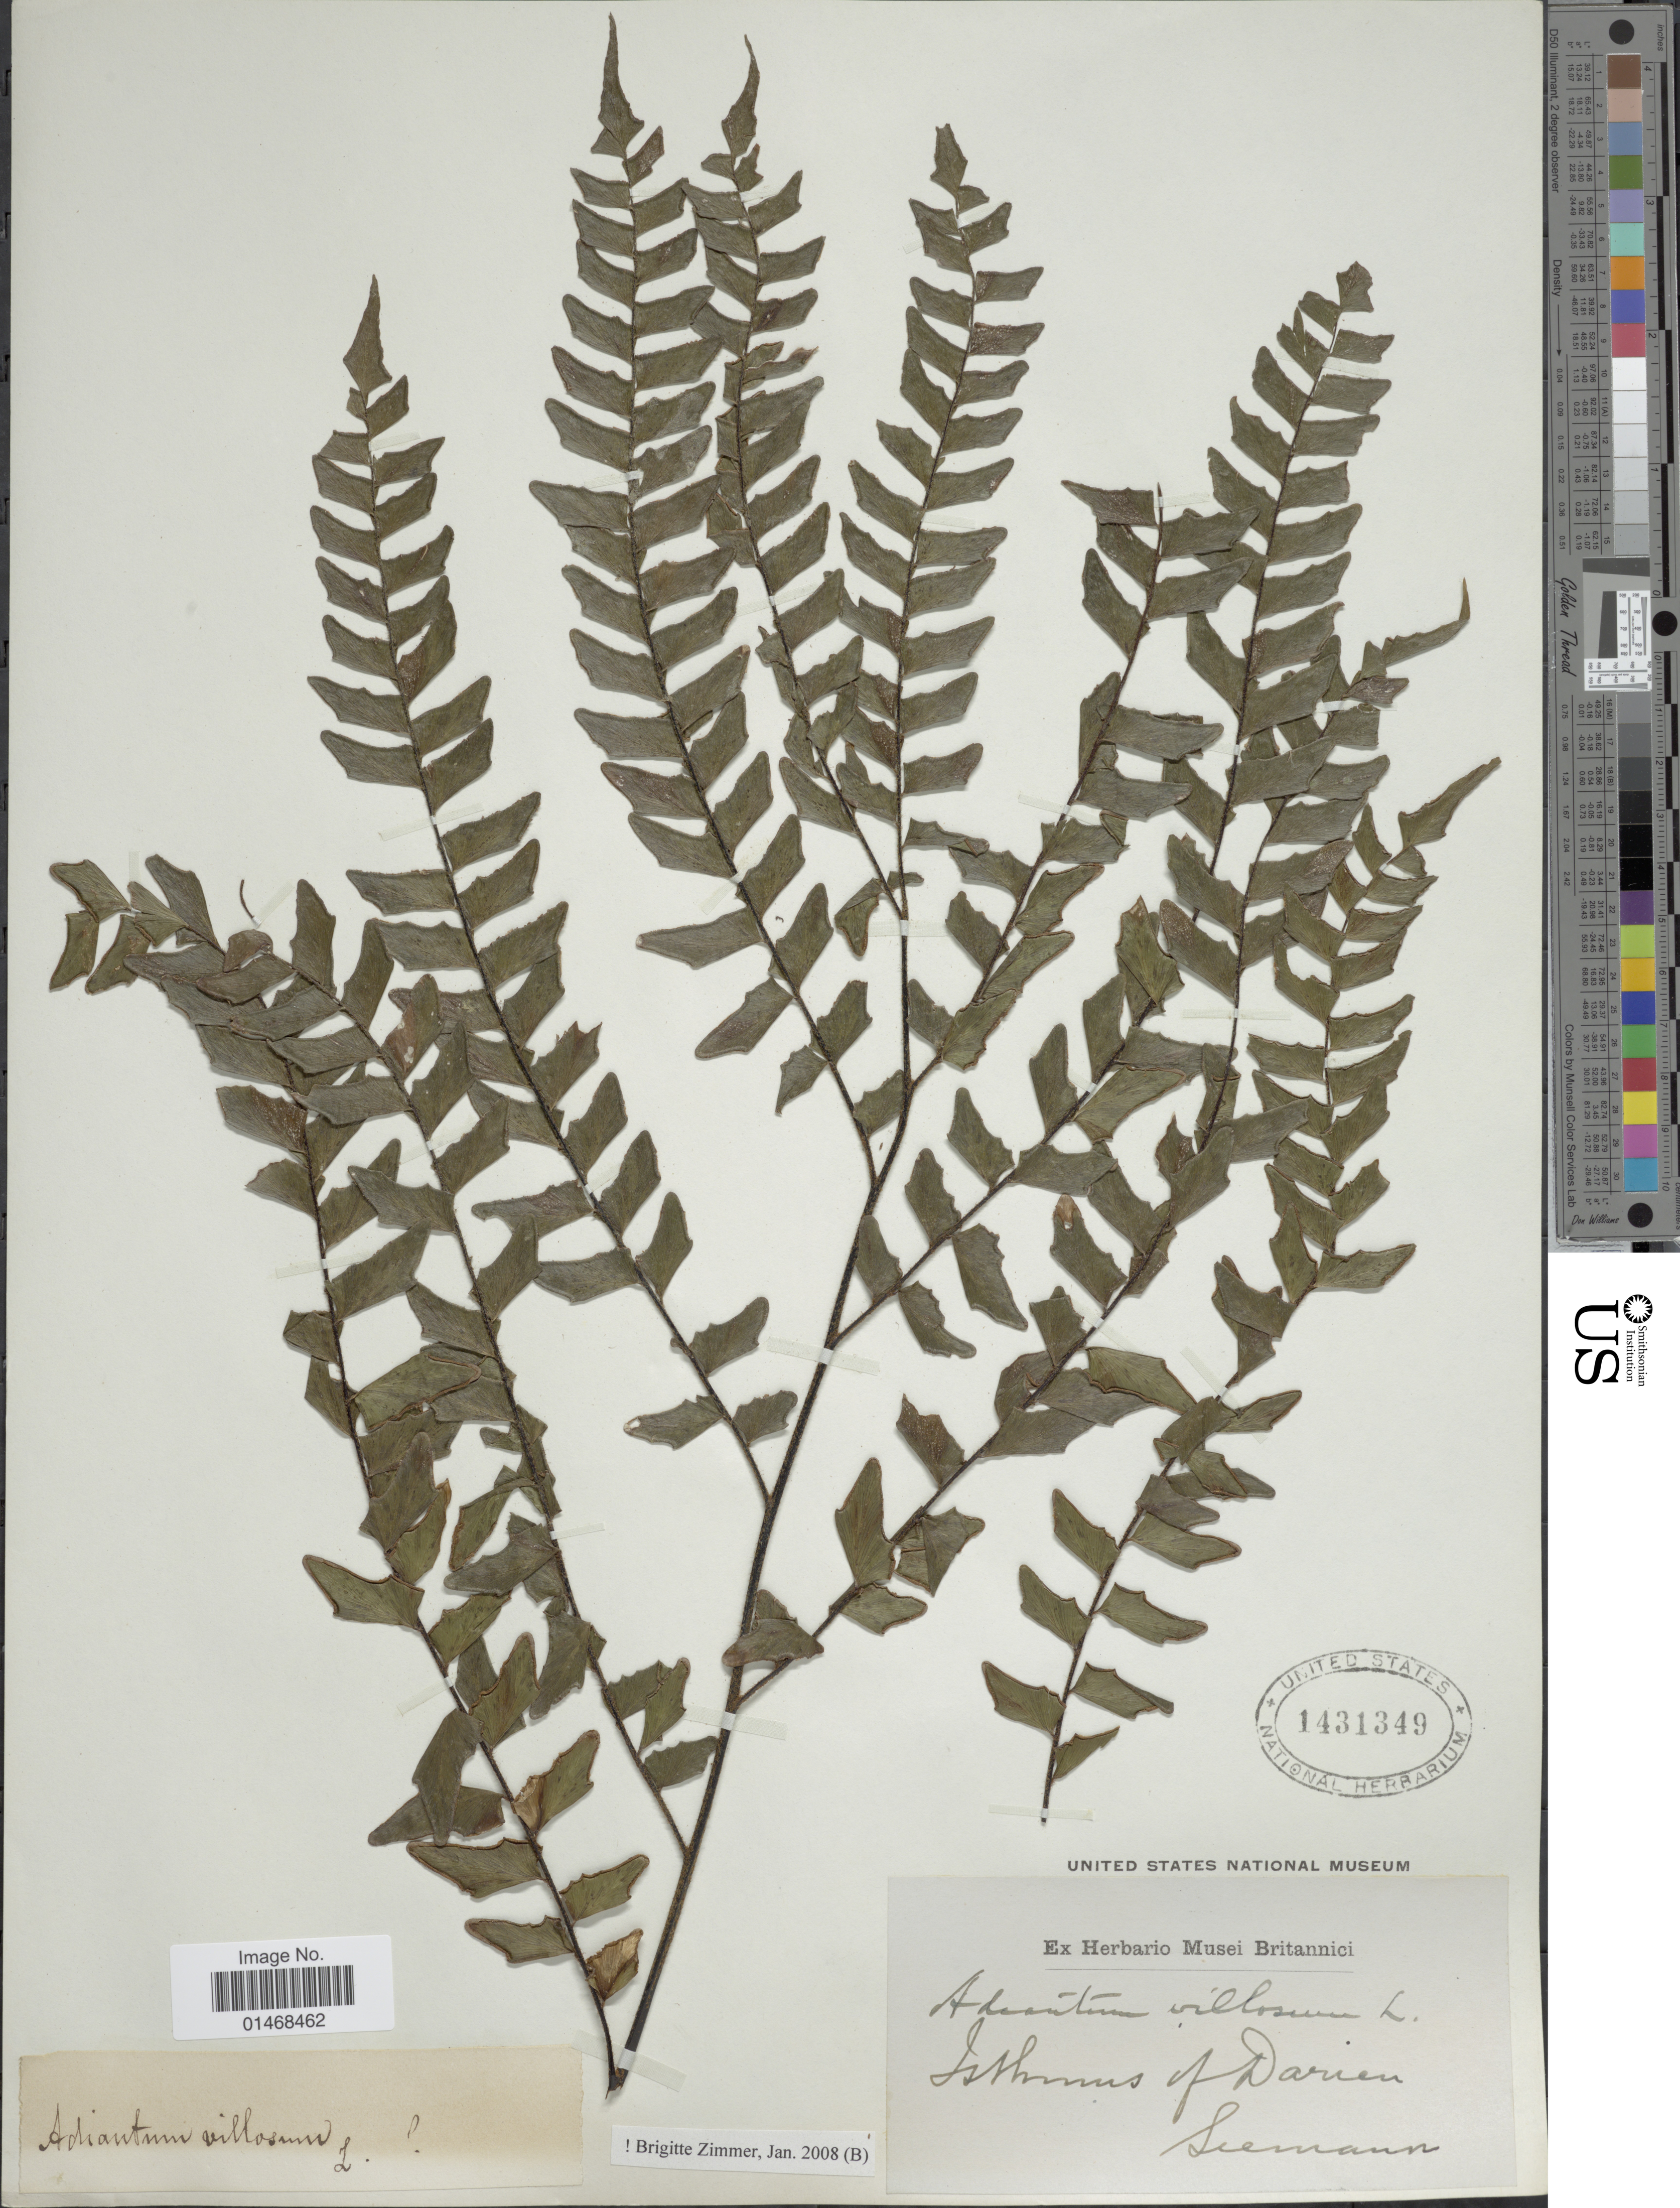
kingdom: Plantae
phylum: Tracheophyta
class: Polypodiopsida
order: Polypodiales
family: Pteridaceae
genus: Adiantum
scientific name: Adiantum villosum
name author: L.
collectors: -. Seemann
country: Panama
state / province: Darién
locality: Isthmus of Darien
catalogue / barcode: US 1431349